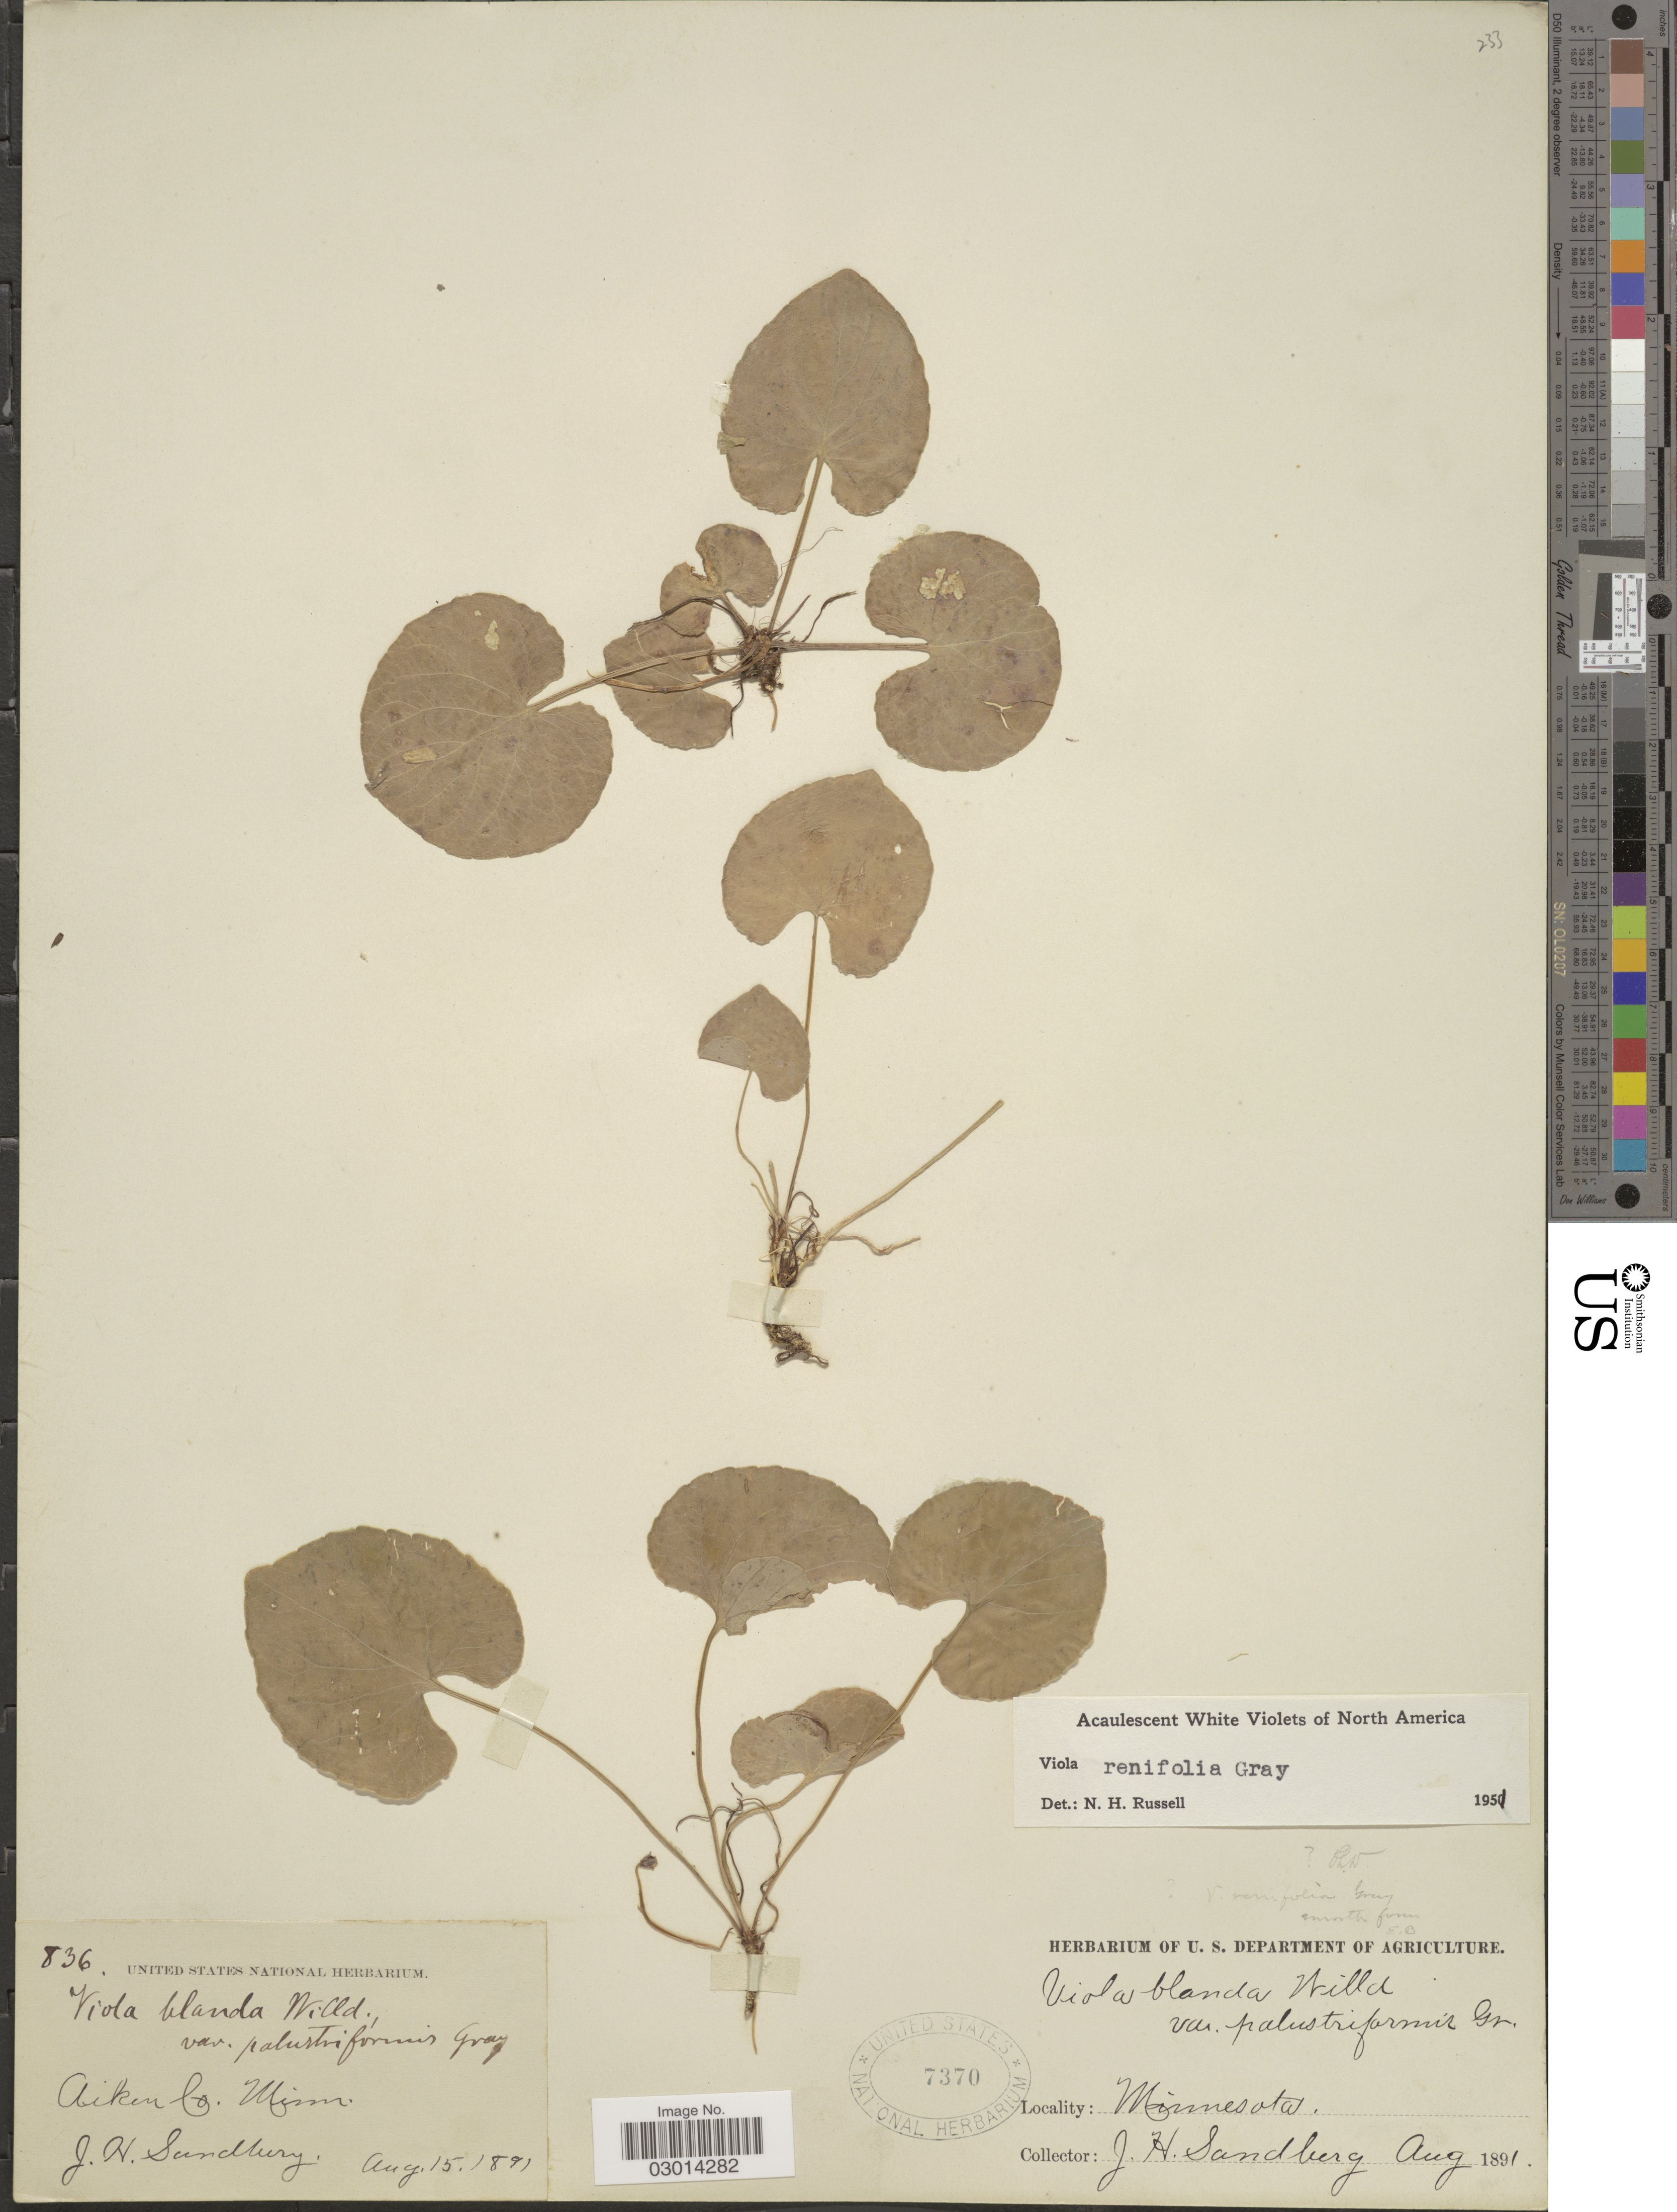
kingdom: Plantae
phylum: Tracheophyta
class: Magnoliopsida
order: Malpighiales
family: Violaceae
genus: Viola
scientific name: Viola renifolia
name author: A. Gray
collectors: J. H. Sandberg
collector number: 836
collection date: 1891-08-15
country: United States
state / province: Minnesota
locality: Aiken Co.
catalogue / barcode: US 7370